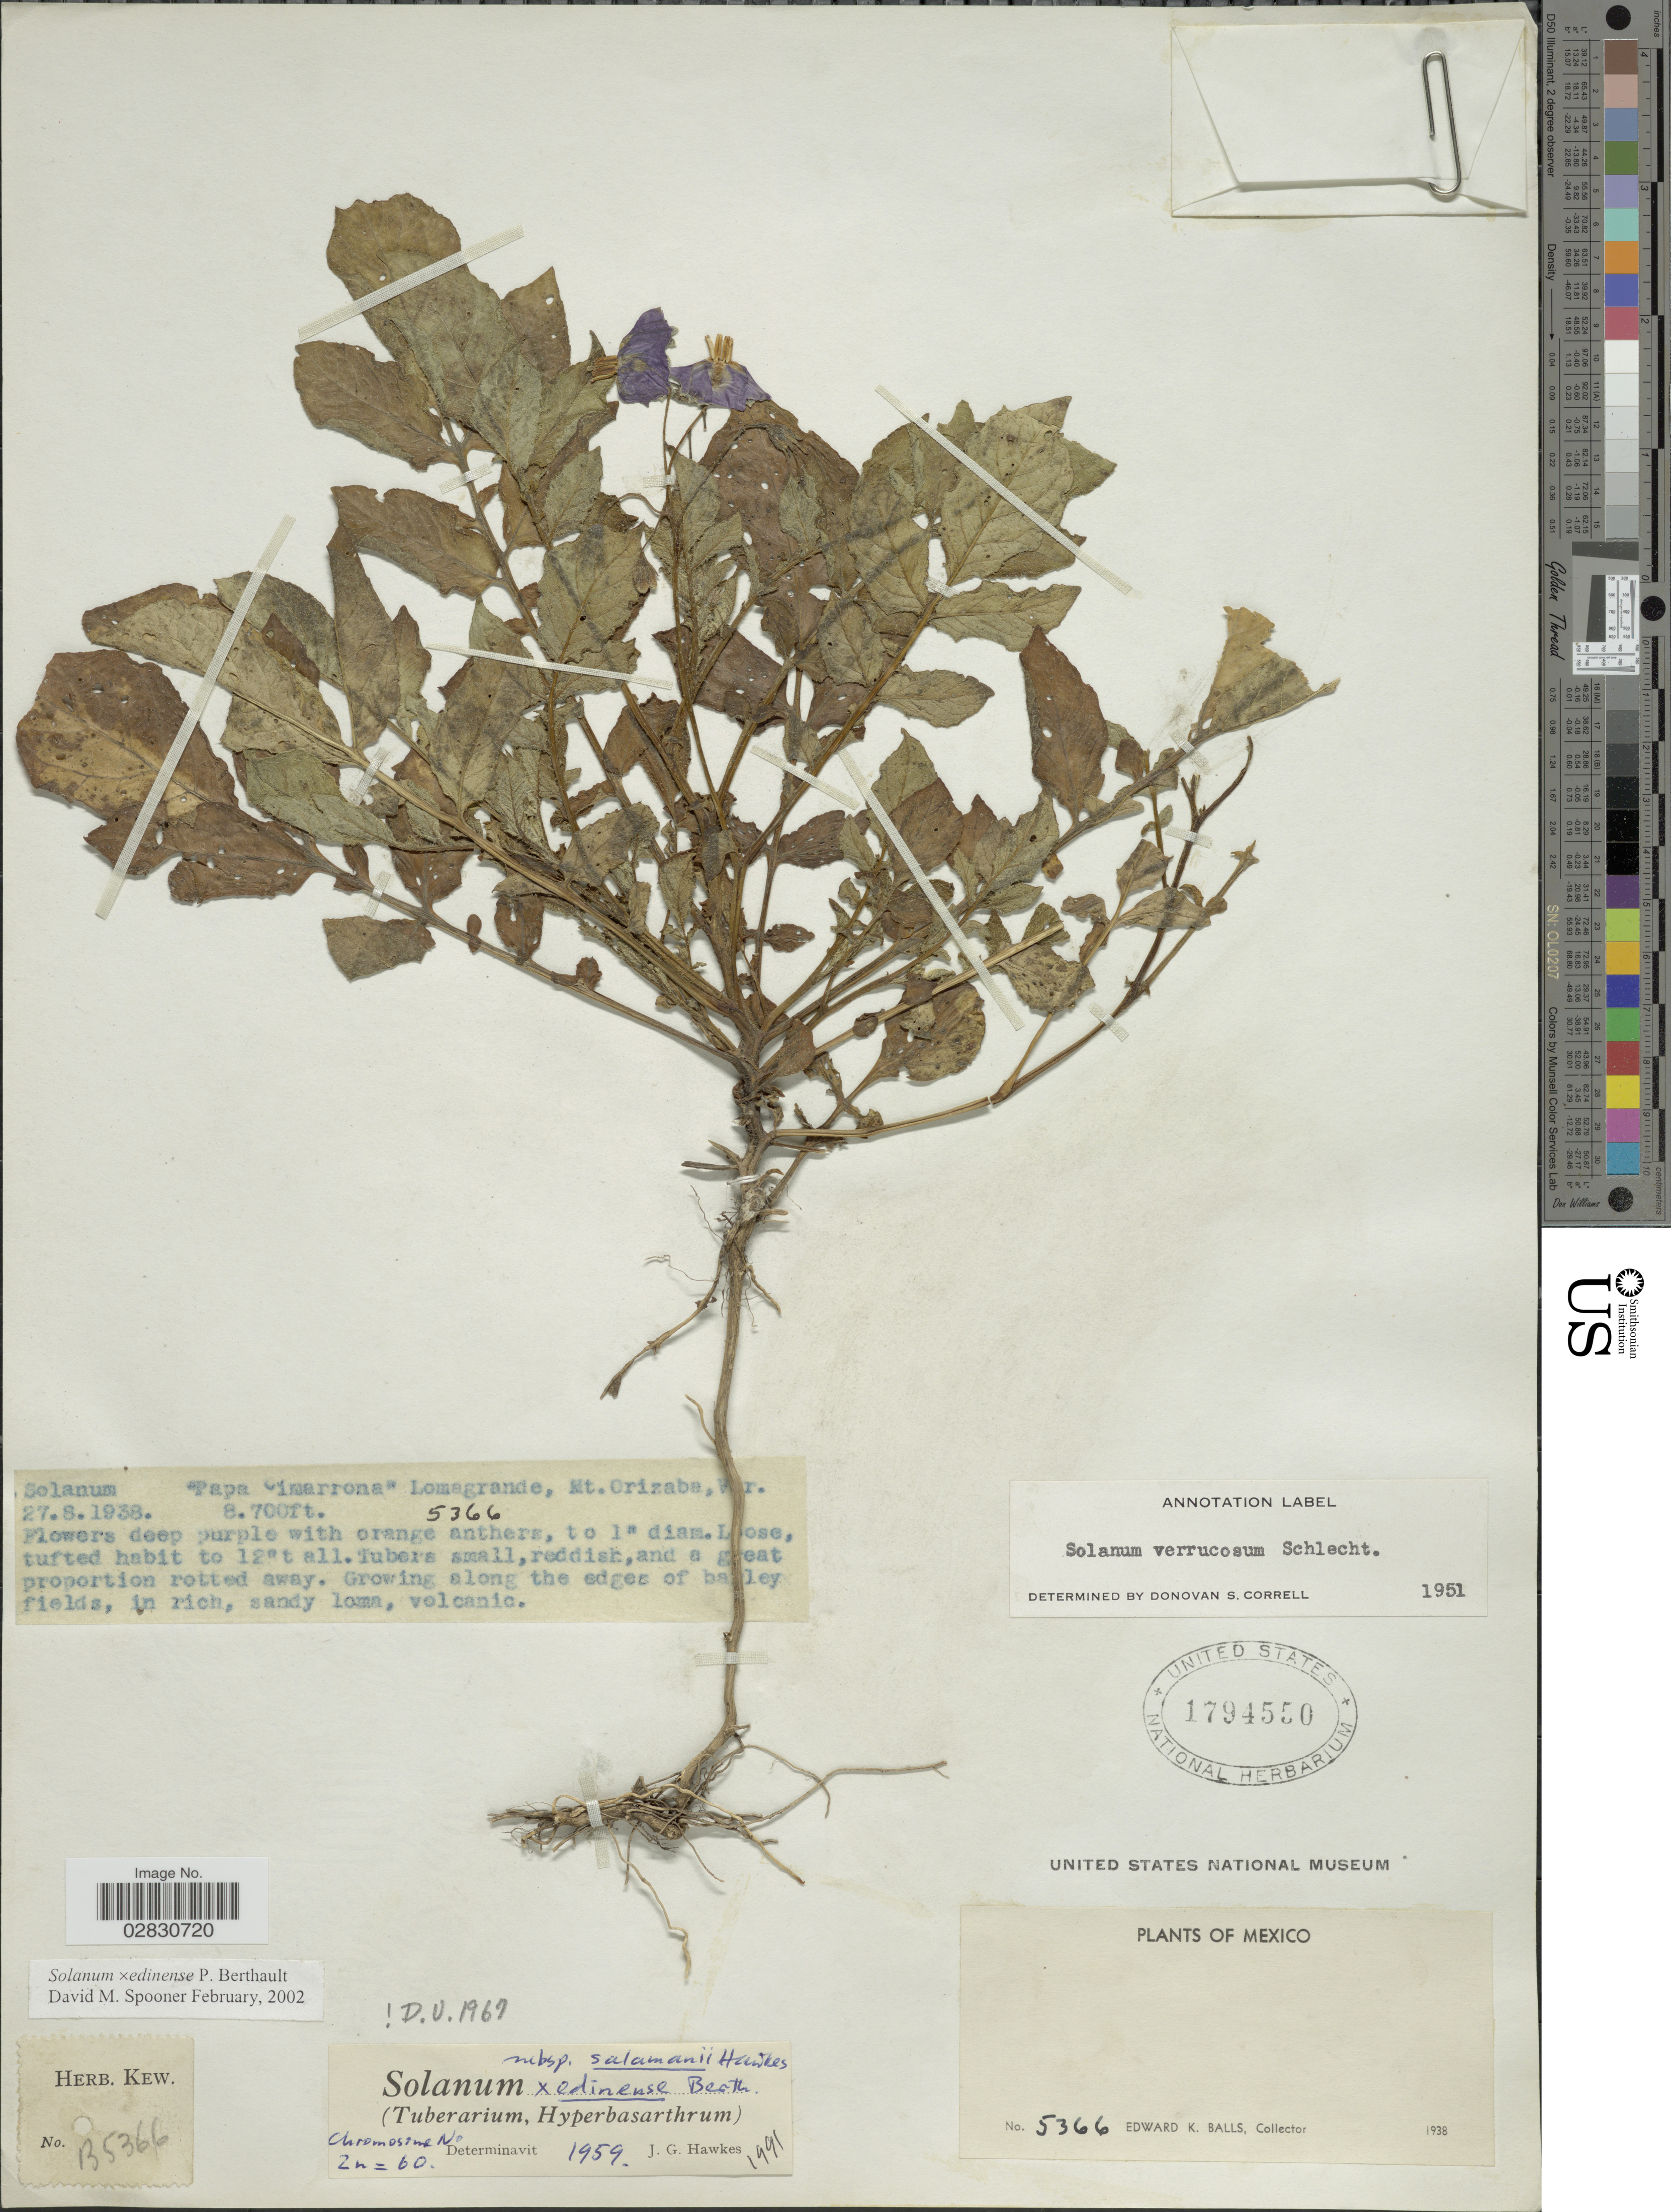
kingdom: Plantae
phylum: Tracheophyta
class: Magnoliopsida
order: Solanales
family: Solanaceae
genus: Solanum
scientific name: Solanum edinense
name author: Berthault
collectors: E. K. Balls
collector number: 5366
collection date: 1938-08-27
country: Mexico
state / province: Veracruz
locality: Papa Cimarrona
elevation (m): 2652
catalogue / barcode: US 1794550